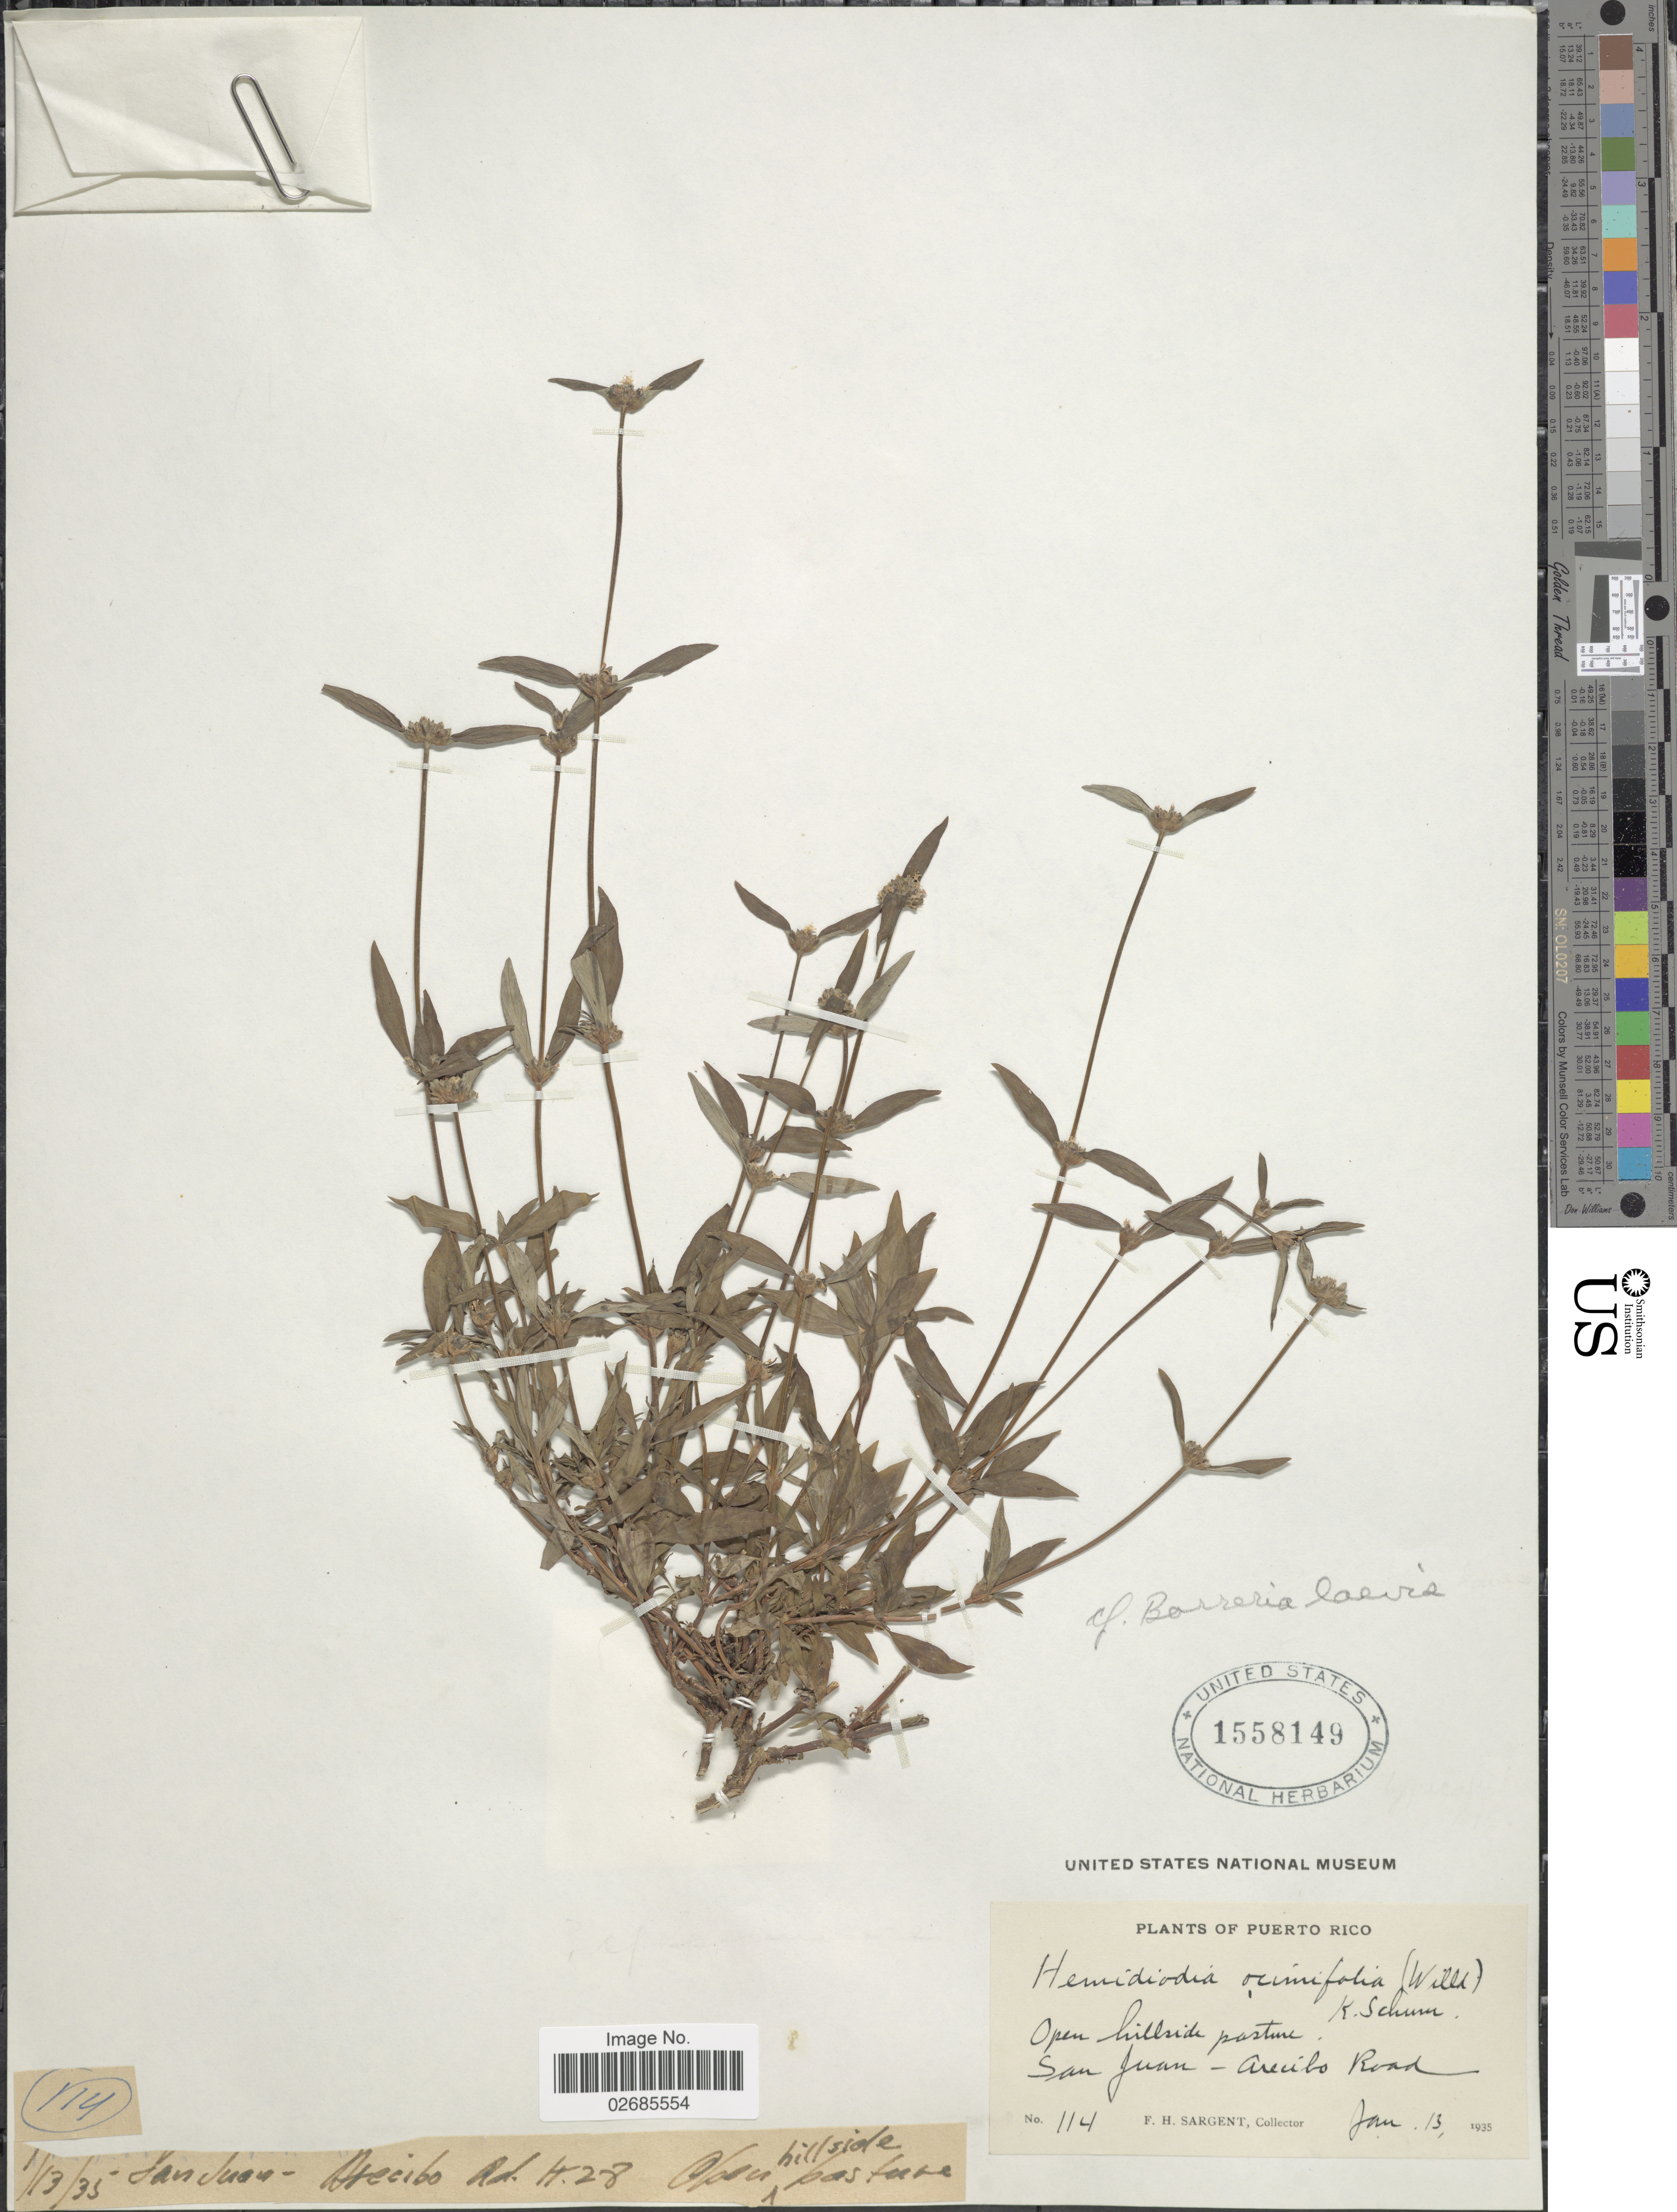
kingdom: Plantae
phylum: Tracheophyta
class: Magnoliopsida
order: Gentianales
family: Rubiaceae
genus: Borreria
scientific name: Borreria laevis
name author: (Lam.) Griseb.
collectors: F. H. Sargent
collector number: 114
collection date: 1935-01-13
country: Puerto Rico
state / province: San Juan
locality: Open hillside pasture, San Juan - Arecibo Road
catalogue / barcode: US 1558149